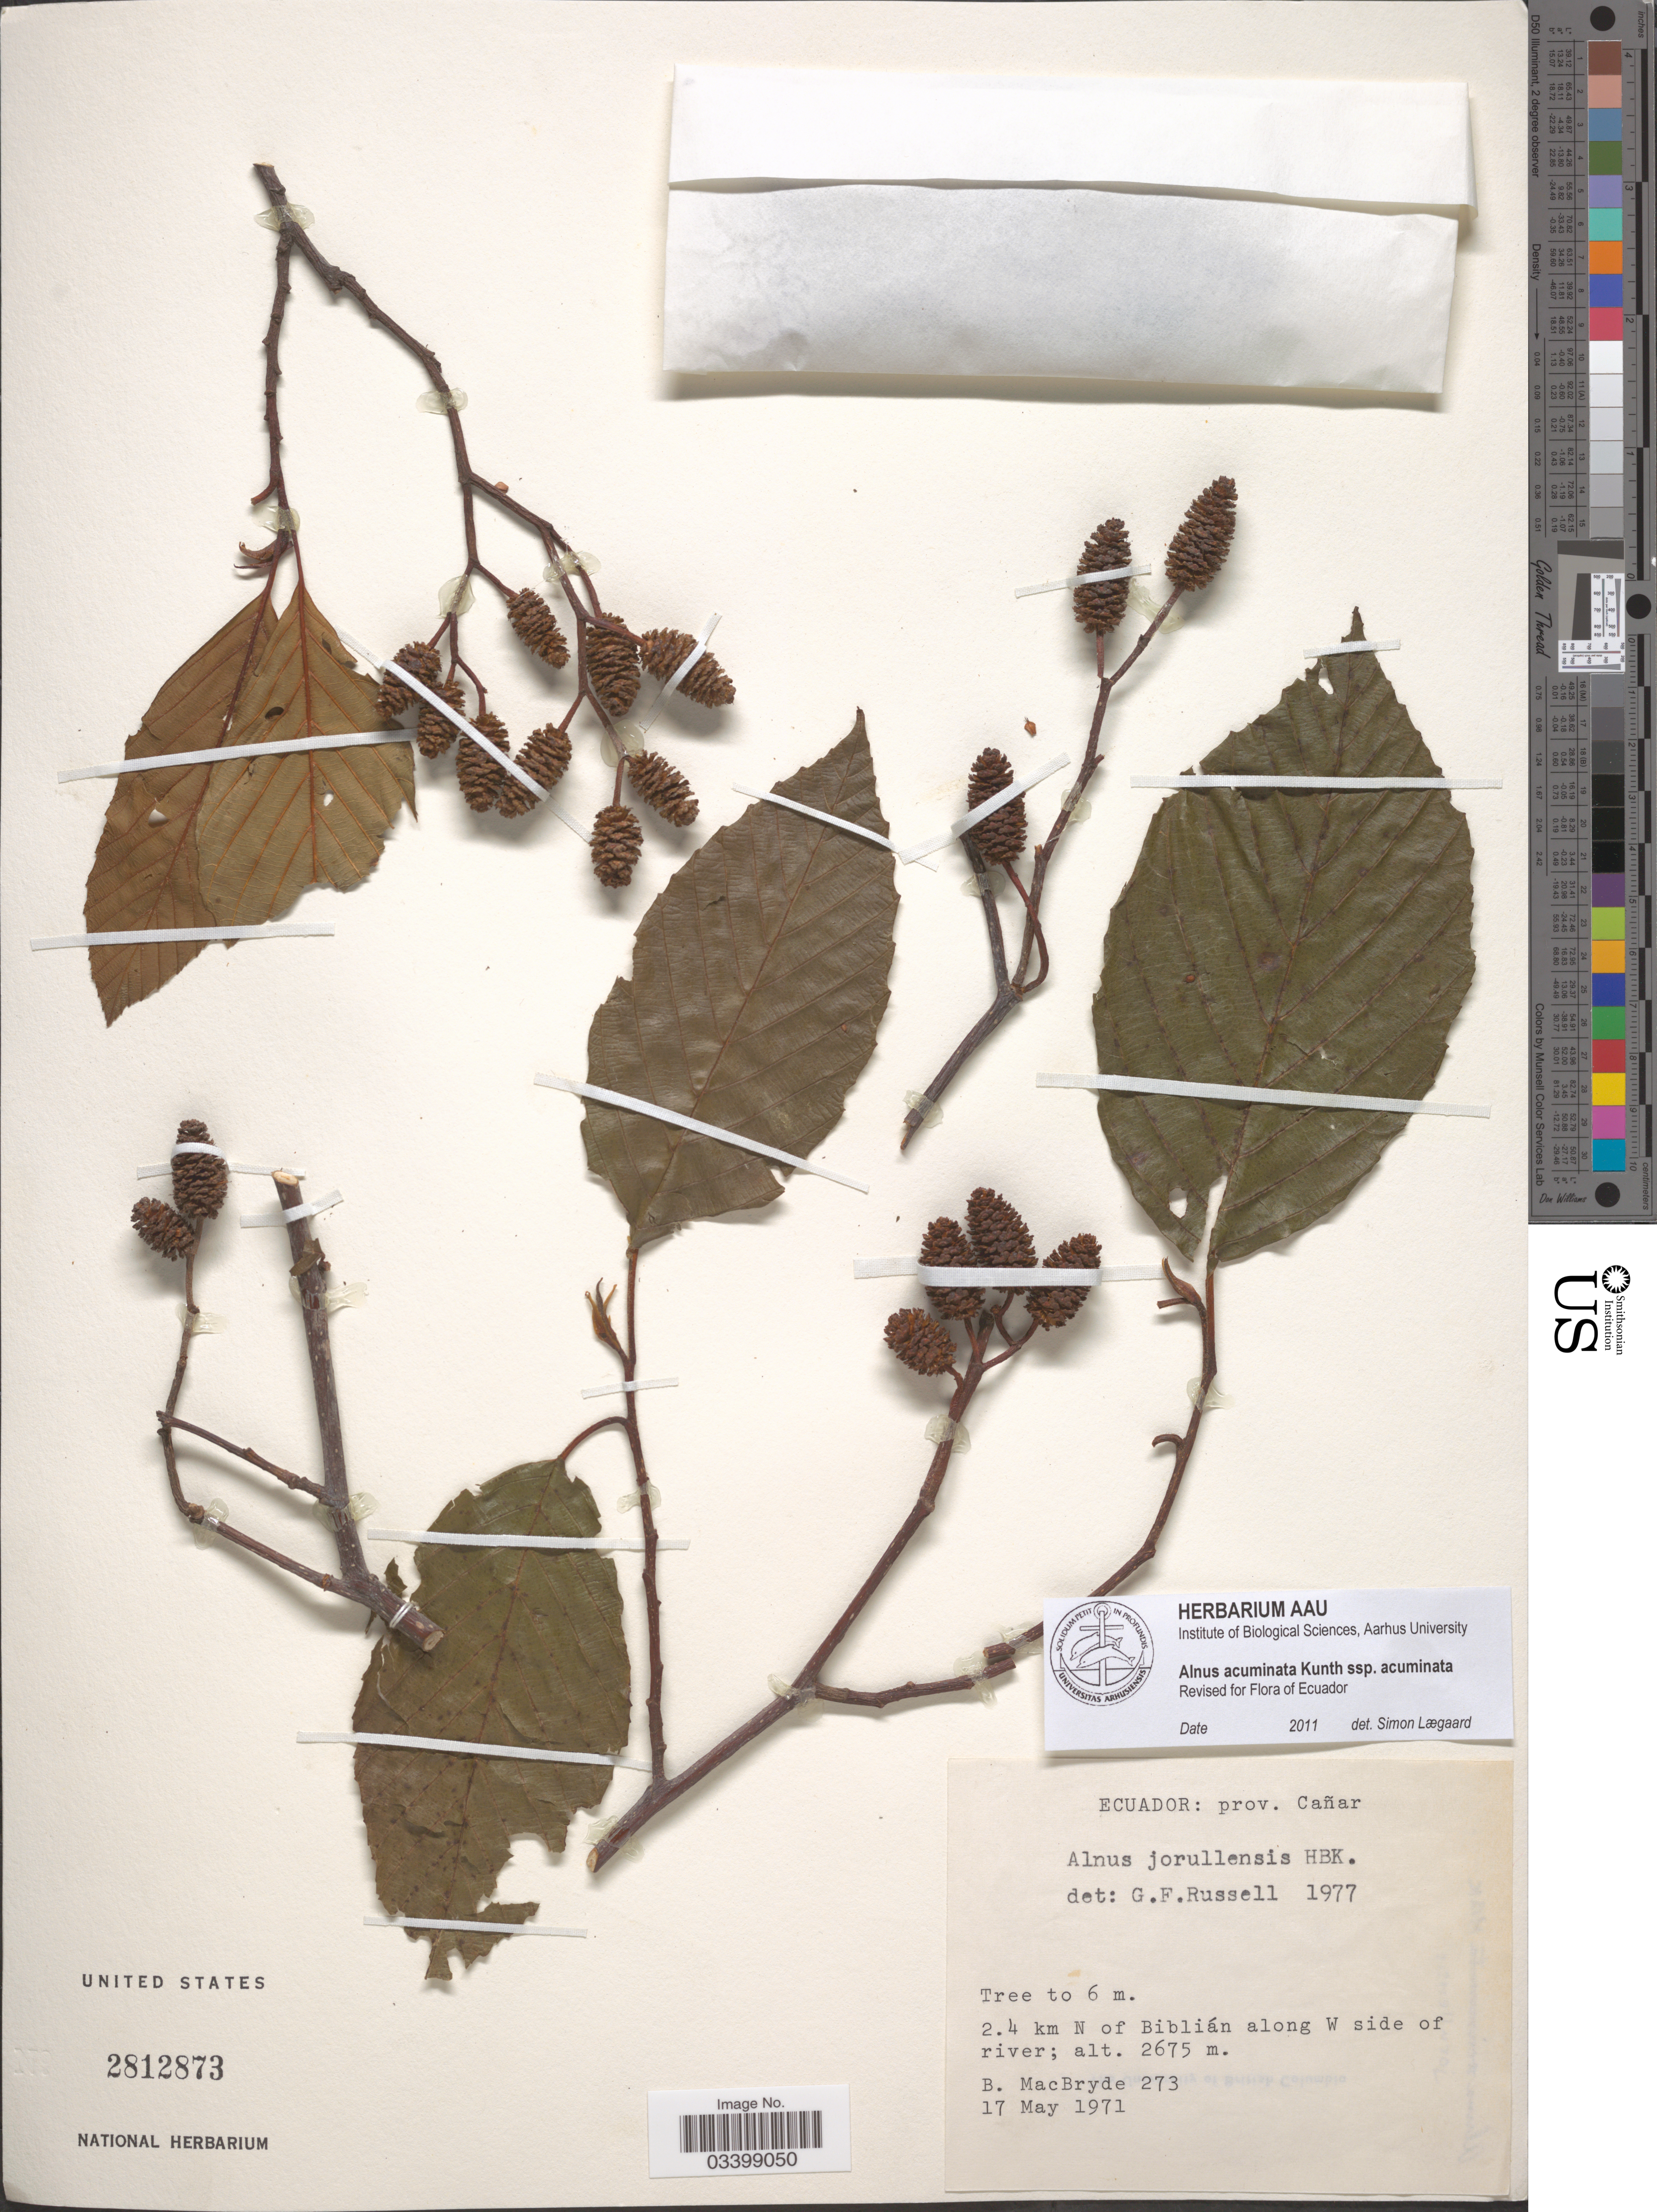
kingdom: Plantae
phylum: Tracheophyta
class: Magnoliopsida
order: Fagales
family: Betulaceae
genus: Alnus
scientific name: Alnus acuminata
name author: Kunth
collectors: B. MacBryde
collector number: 273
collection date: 1971-05-17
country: Ecuador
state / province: Cañar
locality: Prov. Cañar. 2.4 km N of Biblián along W side of river.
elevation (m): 2675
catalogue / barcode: US 2812873